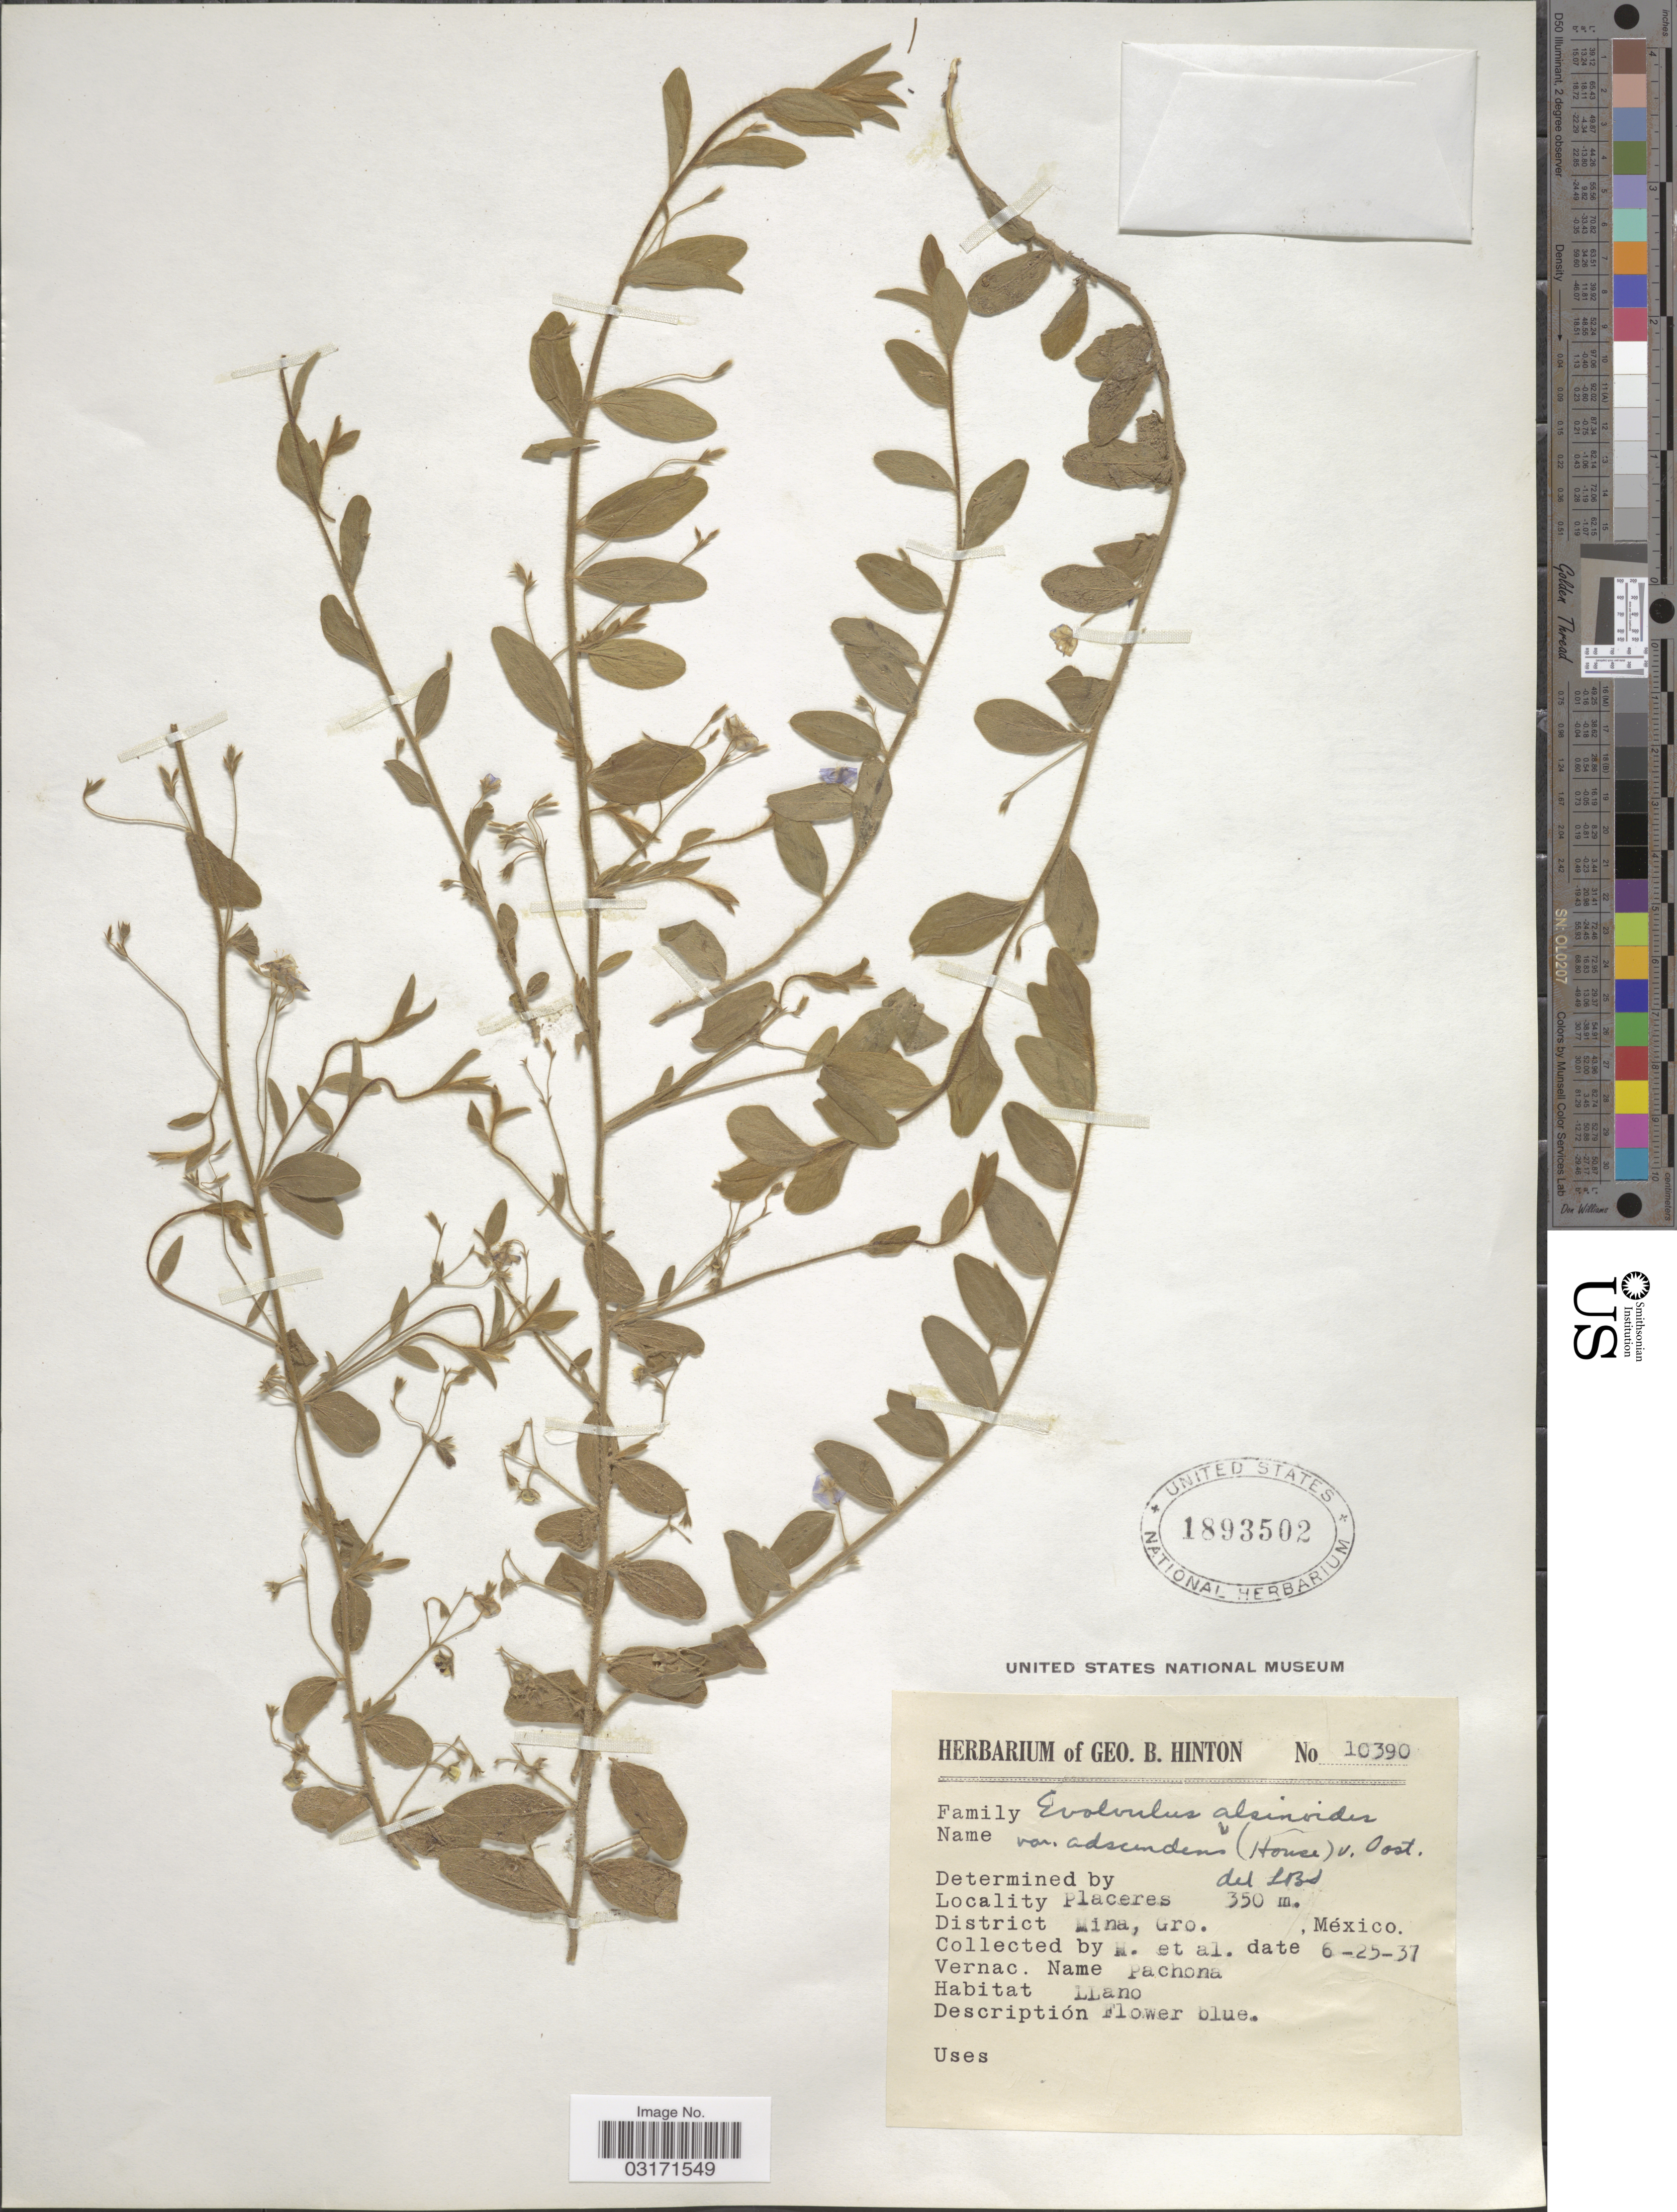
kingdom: Plantae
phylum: Tracheophyta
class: Magnoliopsida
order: Solanales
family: Convolvulaceae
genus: Evolvulus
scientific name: Evolvulus alsinoides var. adscendens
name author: (House) Ooststr.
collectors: G. B. Hinton & et al.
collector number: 10390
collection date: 1937-06-25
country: Mexico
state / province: Guerrero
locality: Placeres, District Mina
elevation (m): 350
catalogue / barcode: US 1893502